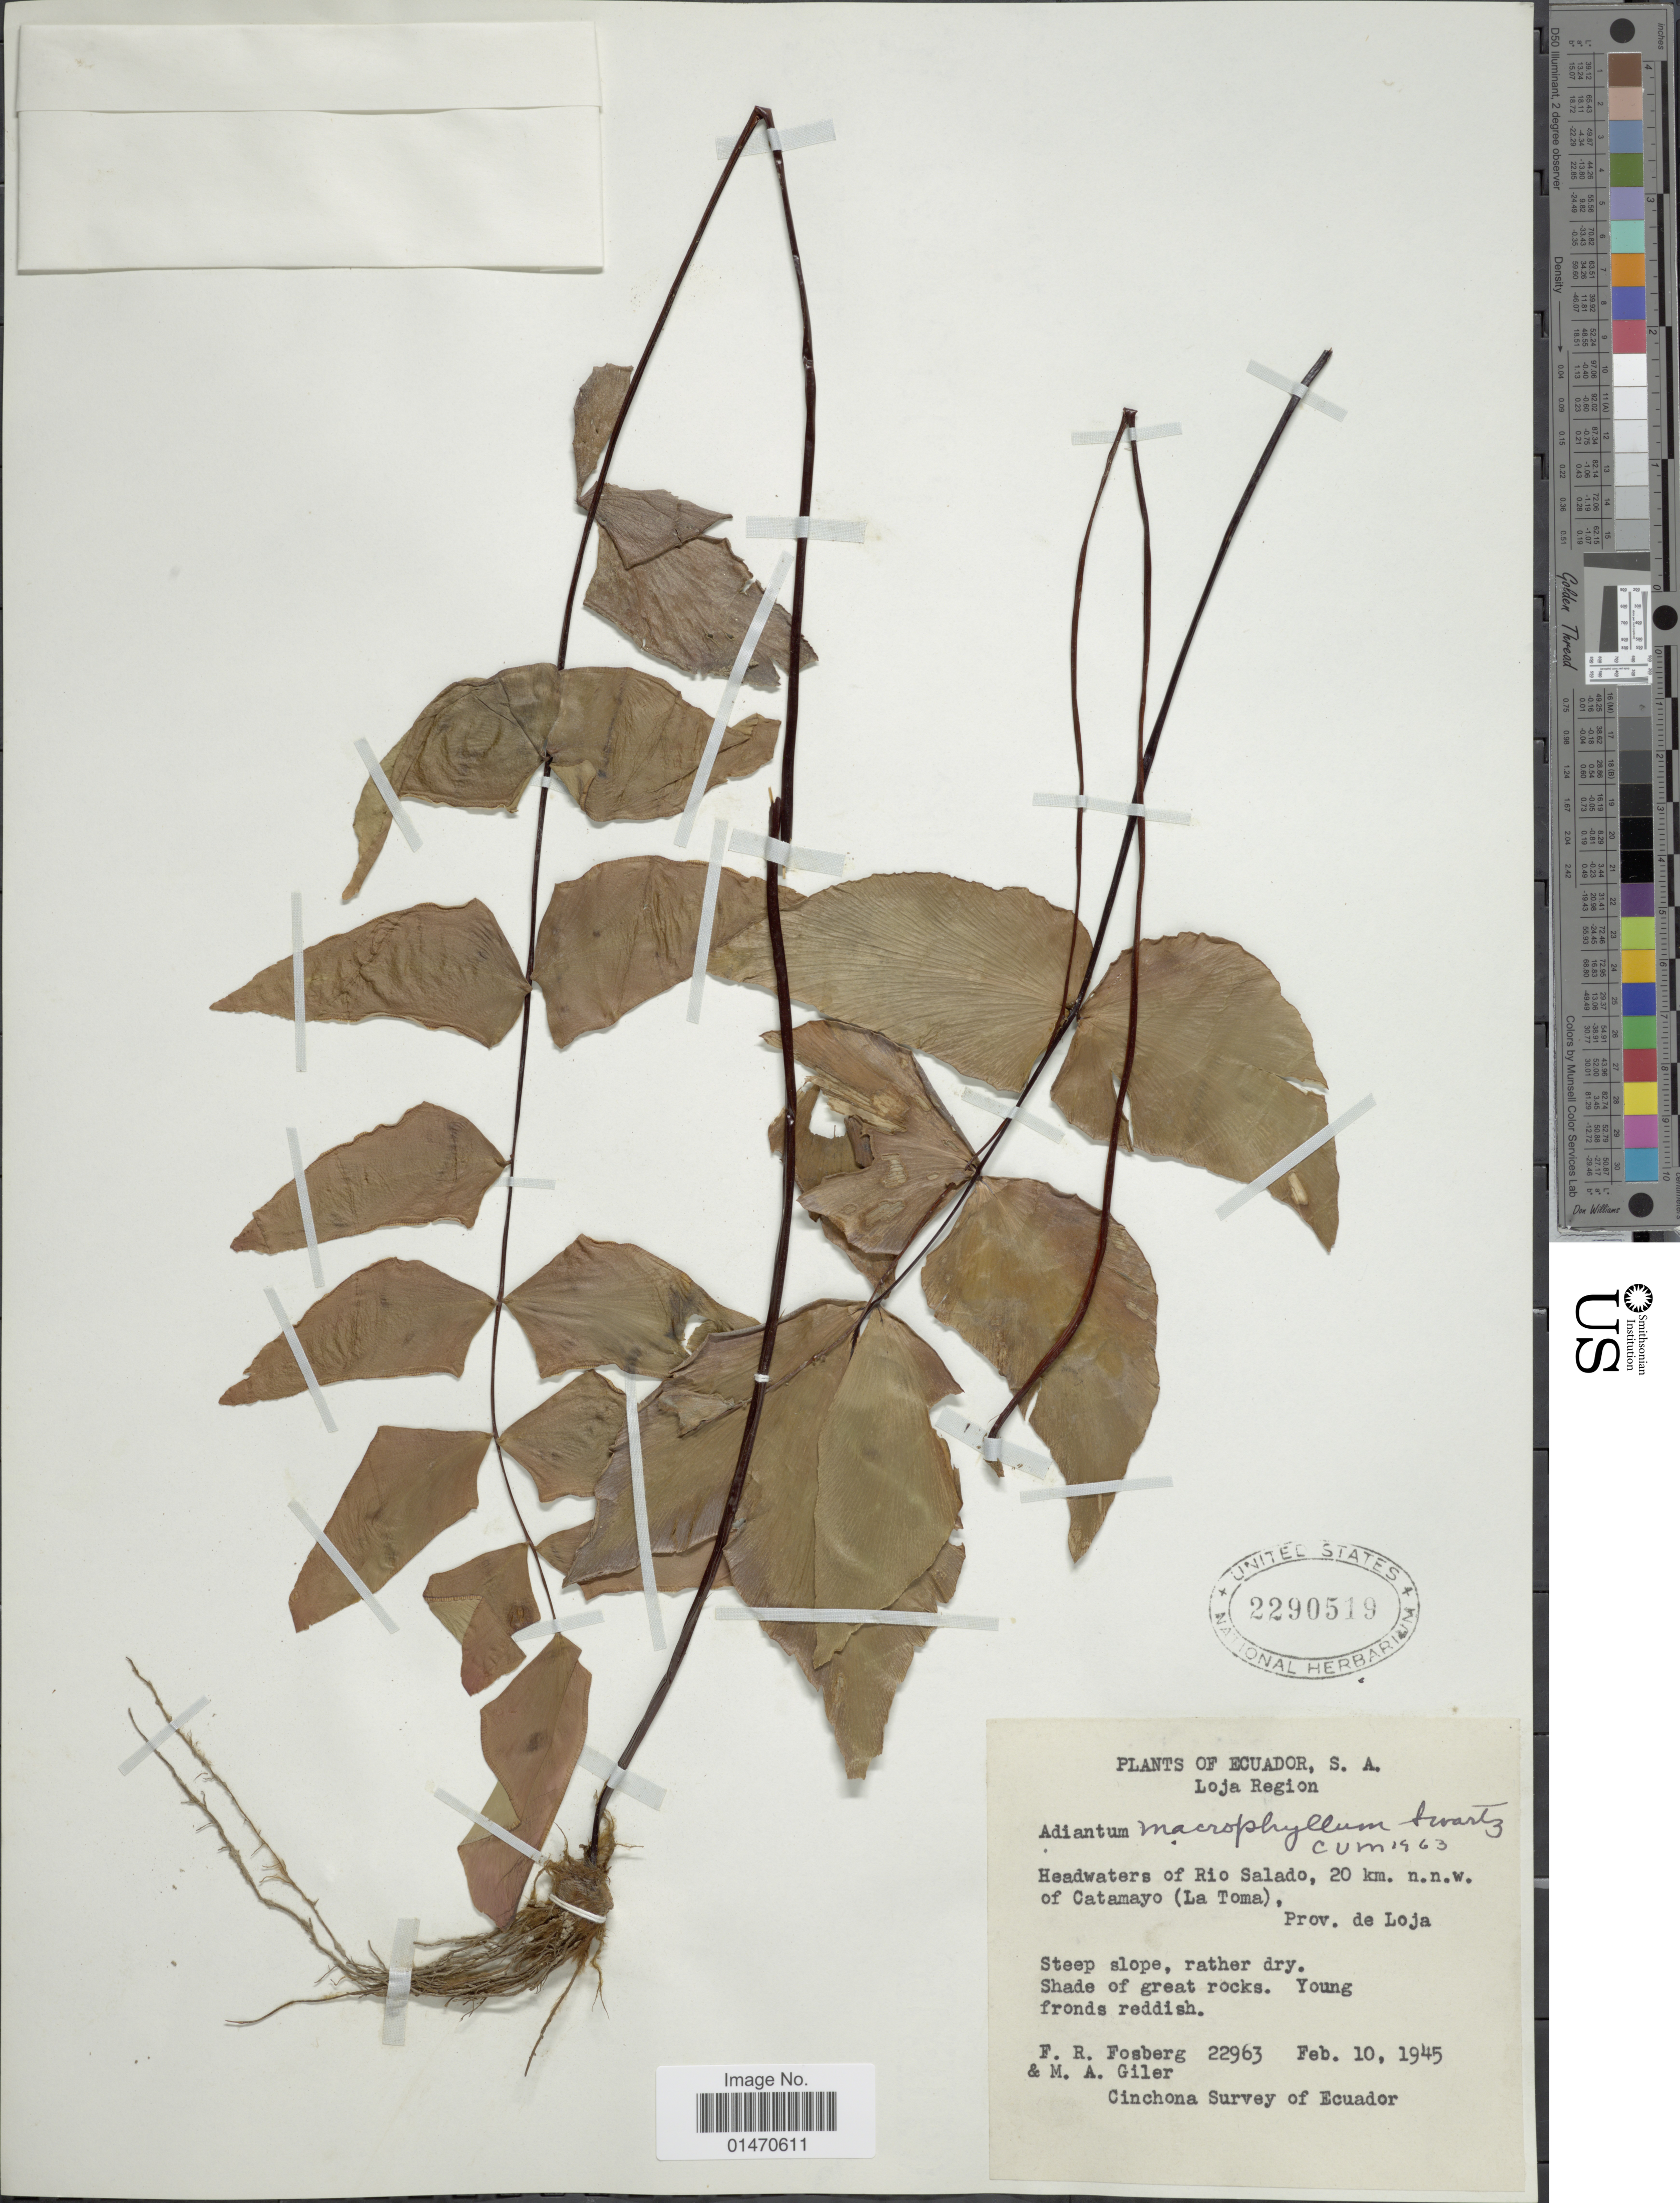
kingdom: Plantae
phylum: Tracheophyta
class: Polypodiopsida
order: Polypodiales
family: Pteridaceae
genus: Adiantum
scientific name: Adiantum macrophyllum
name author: Sw.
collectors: F. R. Fosberg & M. Giler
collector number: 22963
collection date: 1945-02-10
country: Ecuador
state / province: Loja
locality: Ecuador, S.A., Loja Region, headwaters of Rio Salado, 20km n.n.w. of Catamayo(La Toma), Prov. de Loja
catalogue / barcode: US 2290519